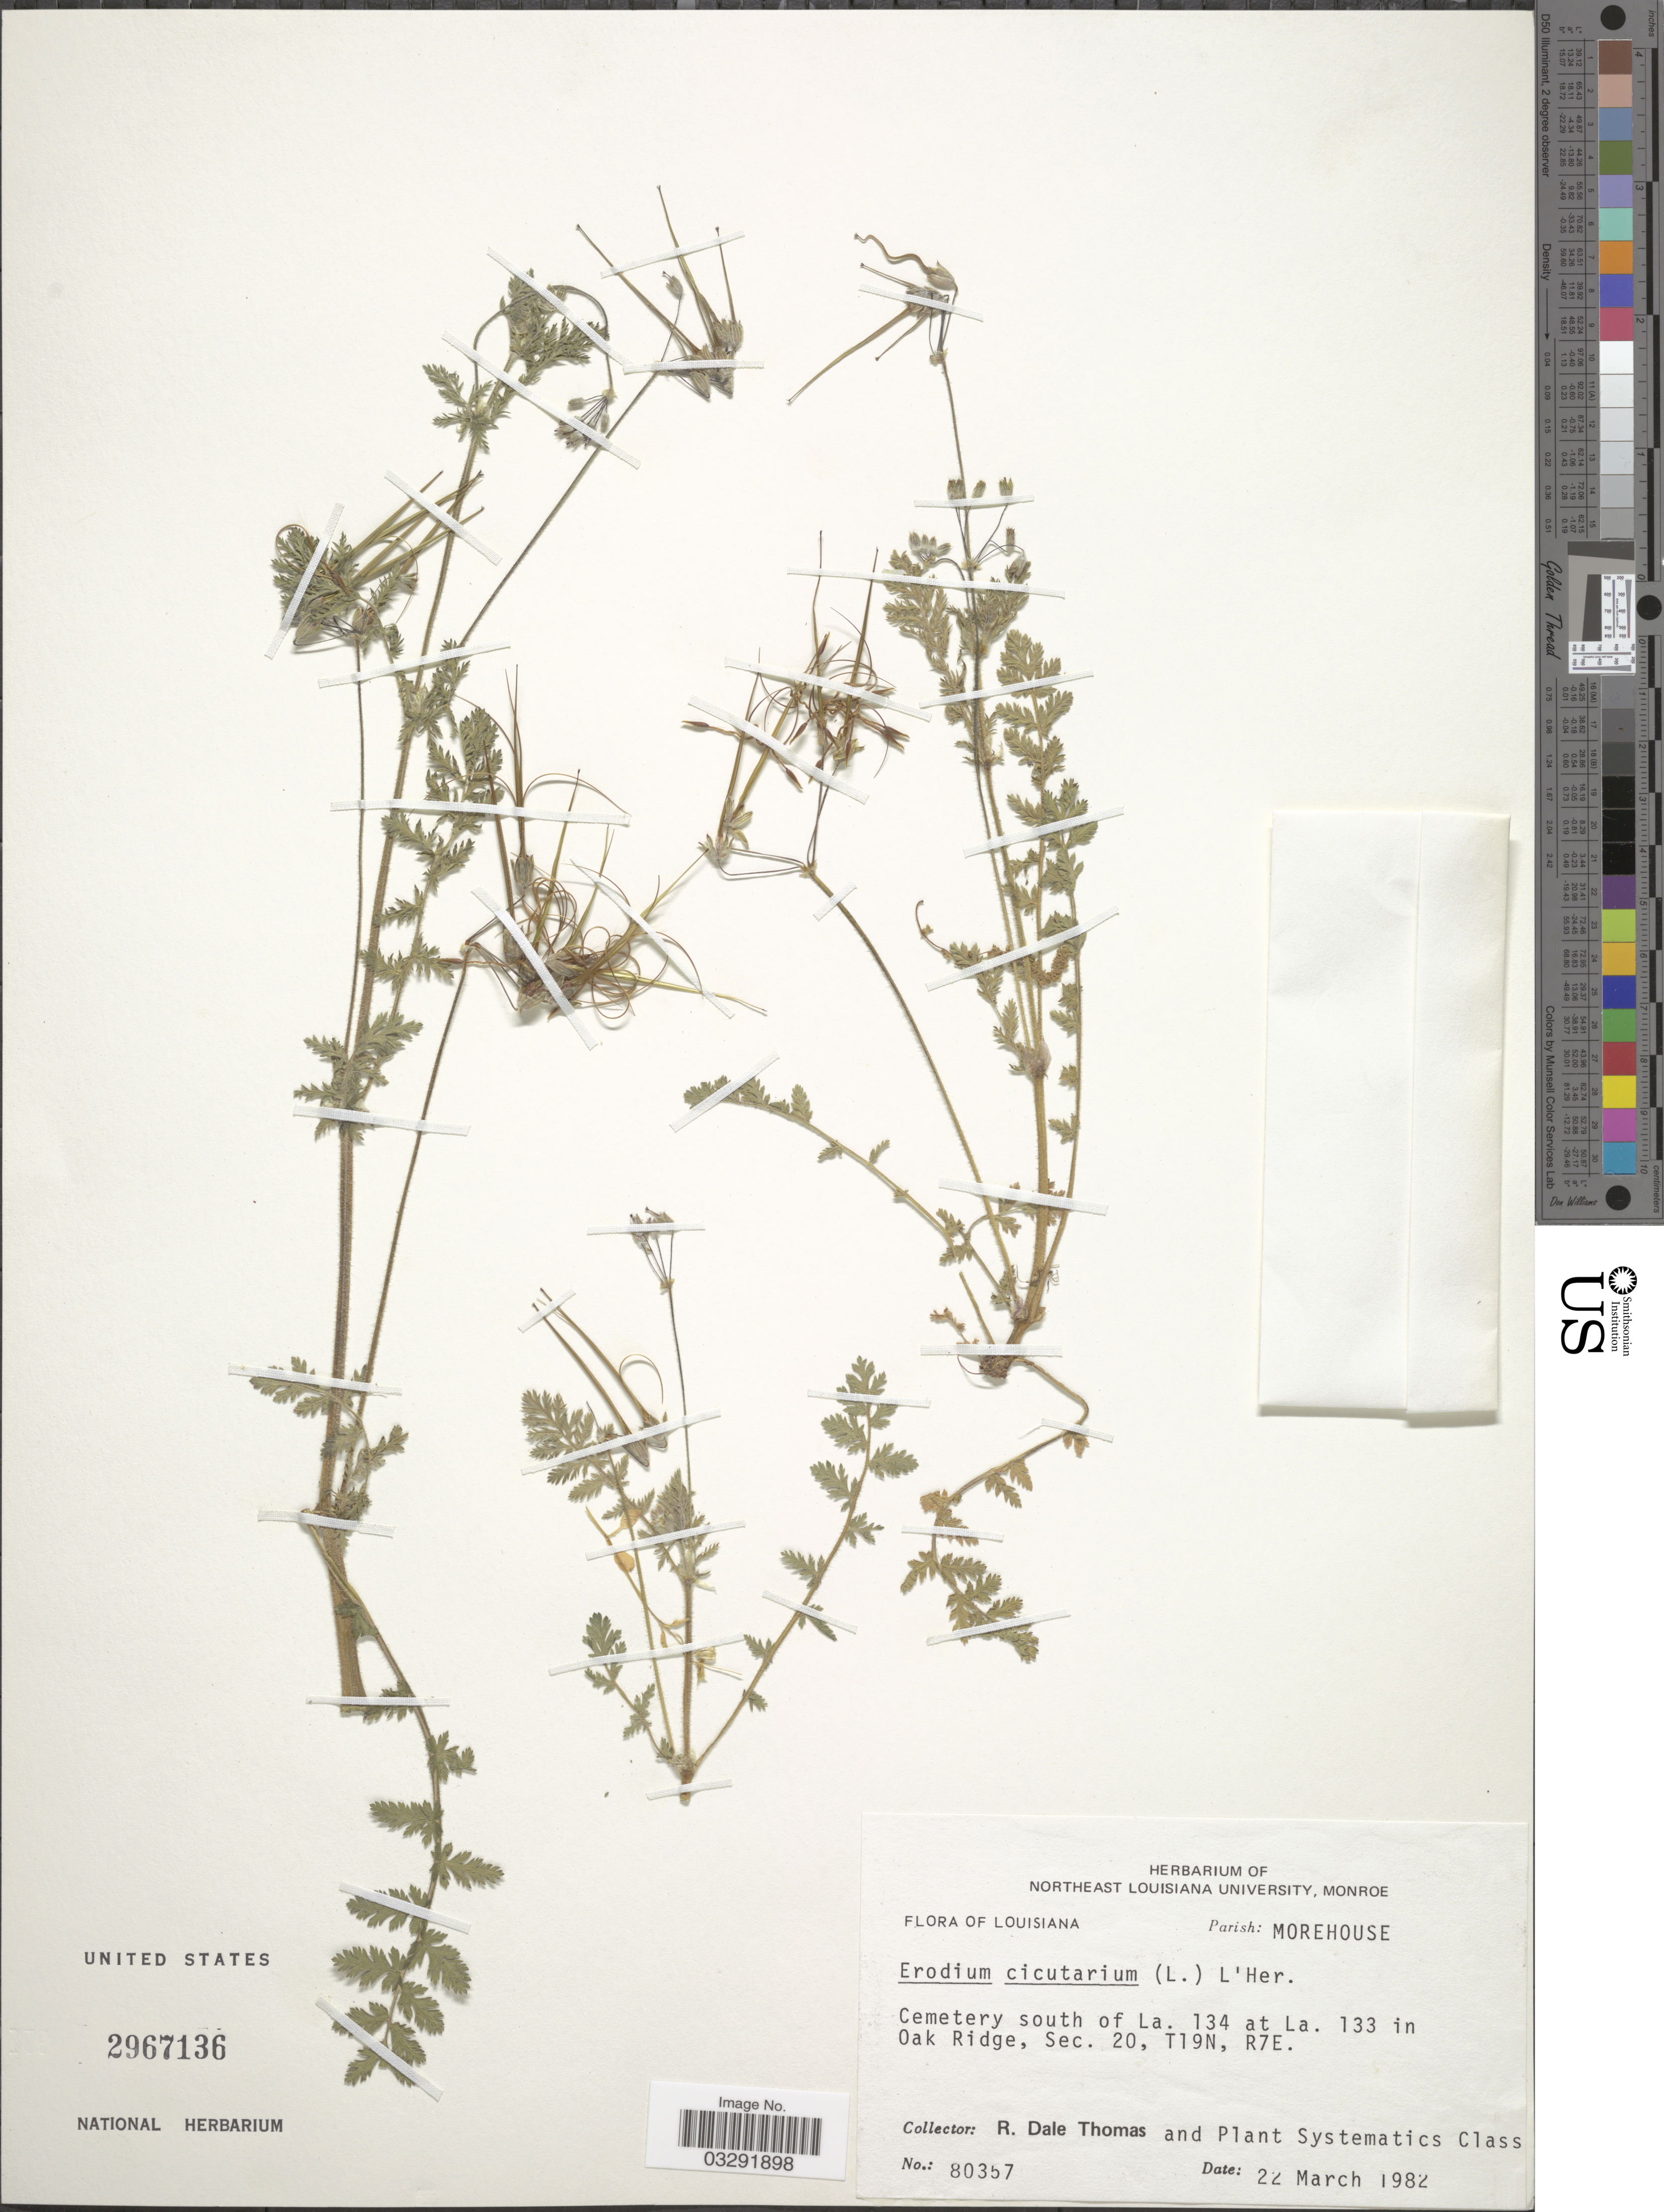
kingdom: Plantae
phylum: Tracheophyta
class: Magnoliopsida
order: Geraniales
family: Geraniaceae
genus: Erodium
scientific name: Erodium cicutarium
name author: (L.) L'Hér.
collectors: R. Thomas & Plant Systematics Class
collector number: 80357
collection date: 1983-03-22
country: United States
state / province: Louisiana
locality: Parish: Morehouse. Cemetery south of La. 134 at La. 133 in Oak Ridge, Sec. 20, T19N, R7E.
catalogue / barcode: US 2967136